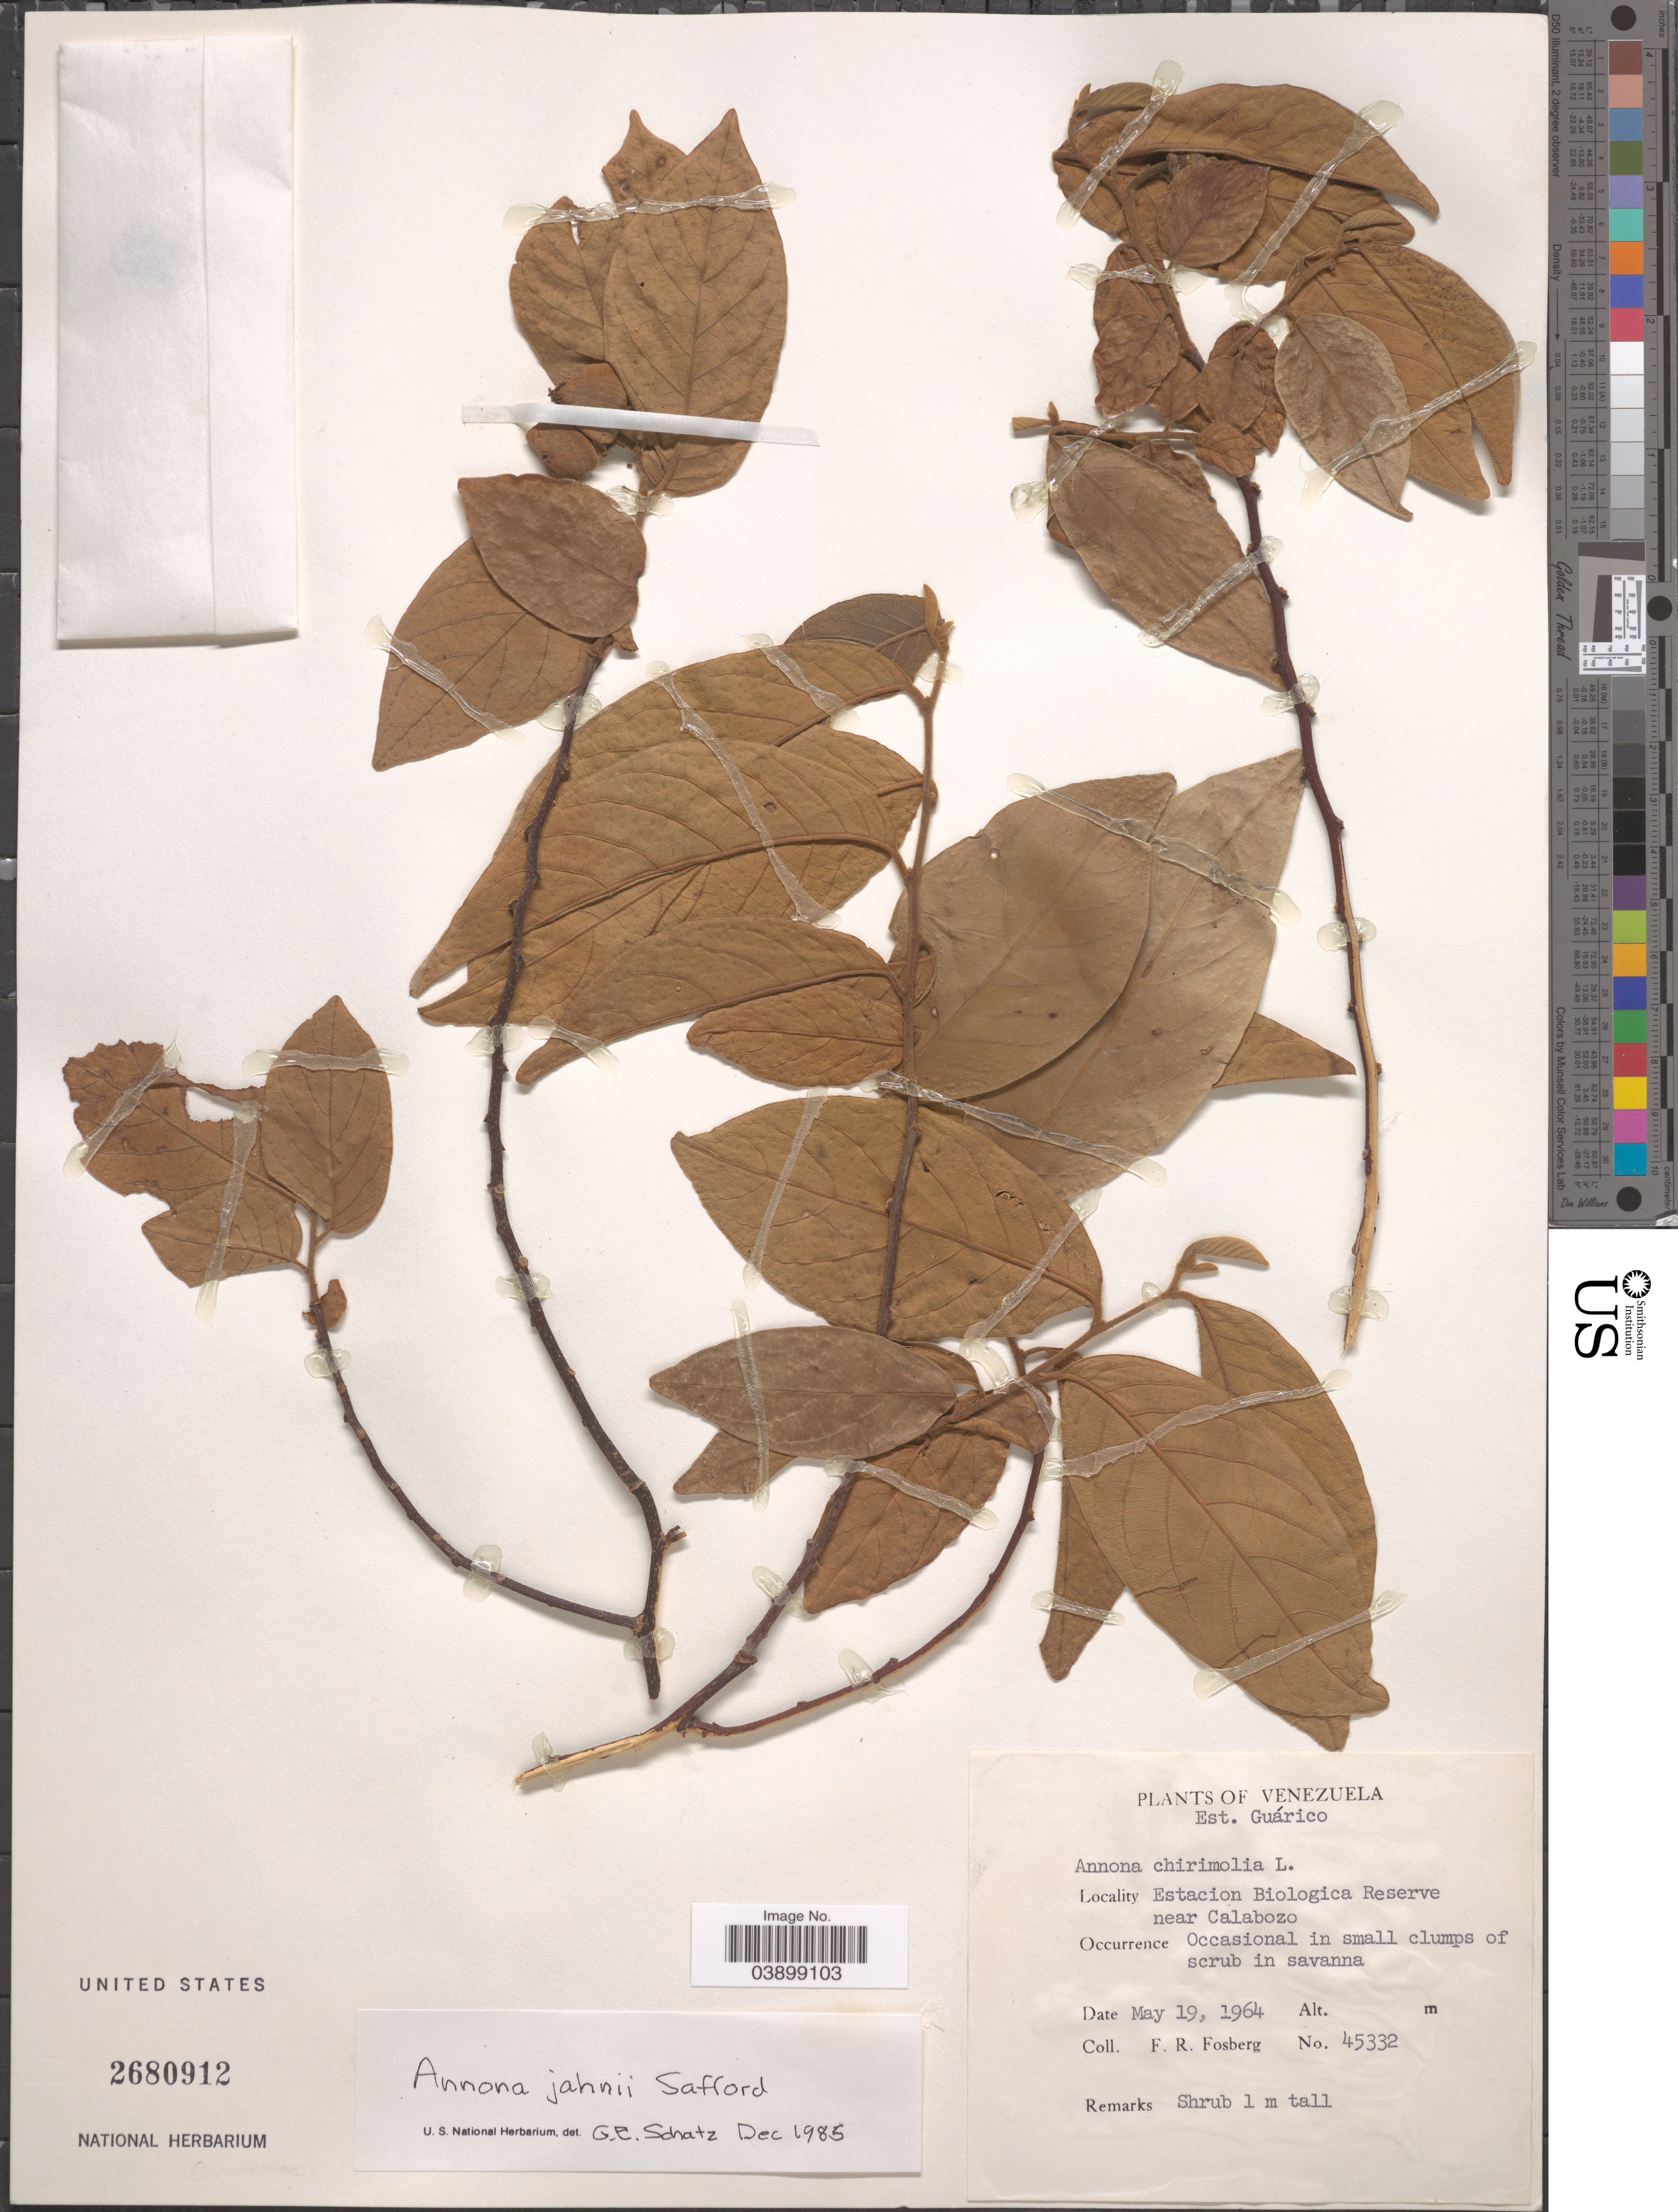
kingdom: Plantae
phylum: Tracheophyta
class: Magnoliopsida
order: Magnoliales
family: Annonaceae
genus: Annona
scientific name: Annona jahnii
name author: Saff.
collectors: F. R. Fosberg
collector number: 45332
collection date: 1964-05-19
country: Venezuela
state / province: Guarico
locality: Estacion Biologica Reserve near Calabozo.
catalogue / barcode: US 2680912